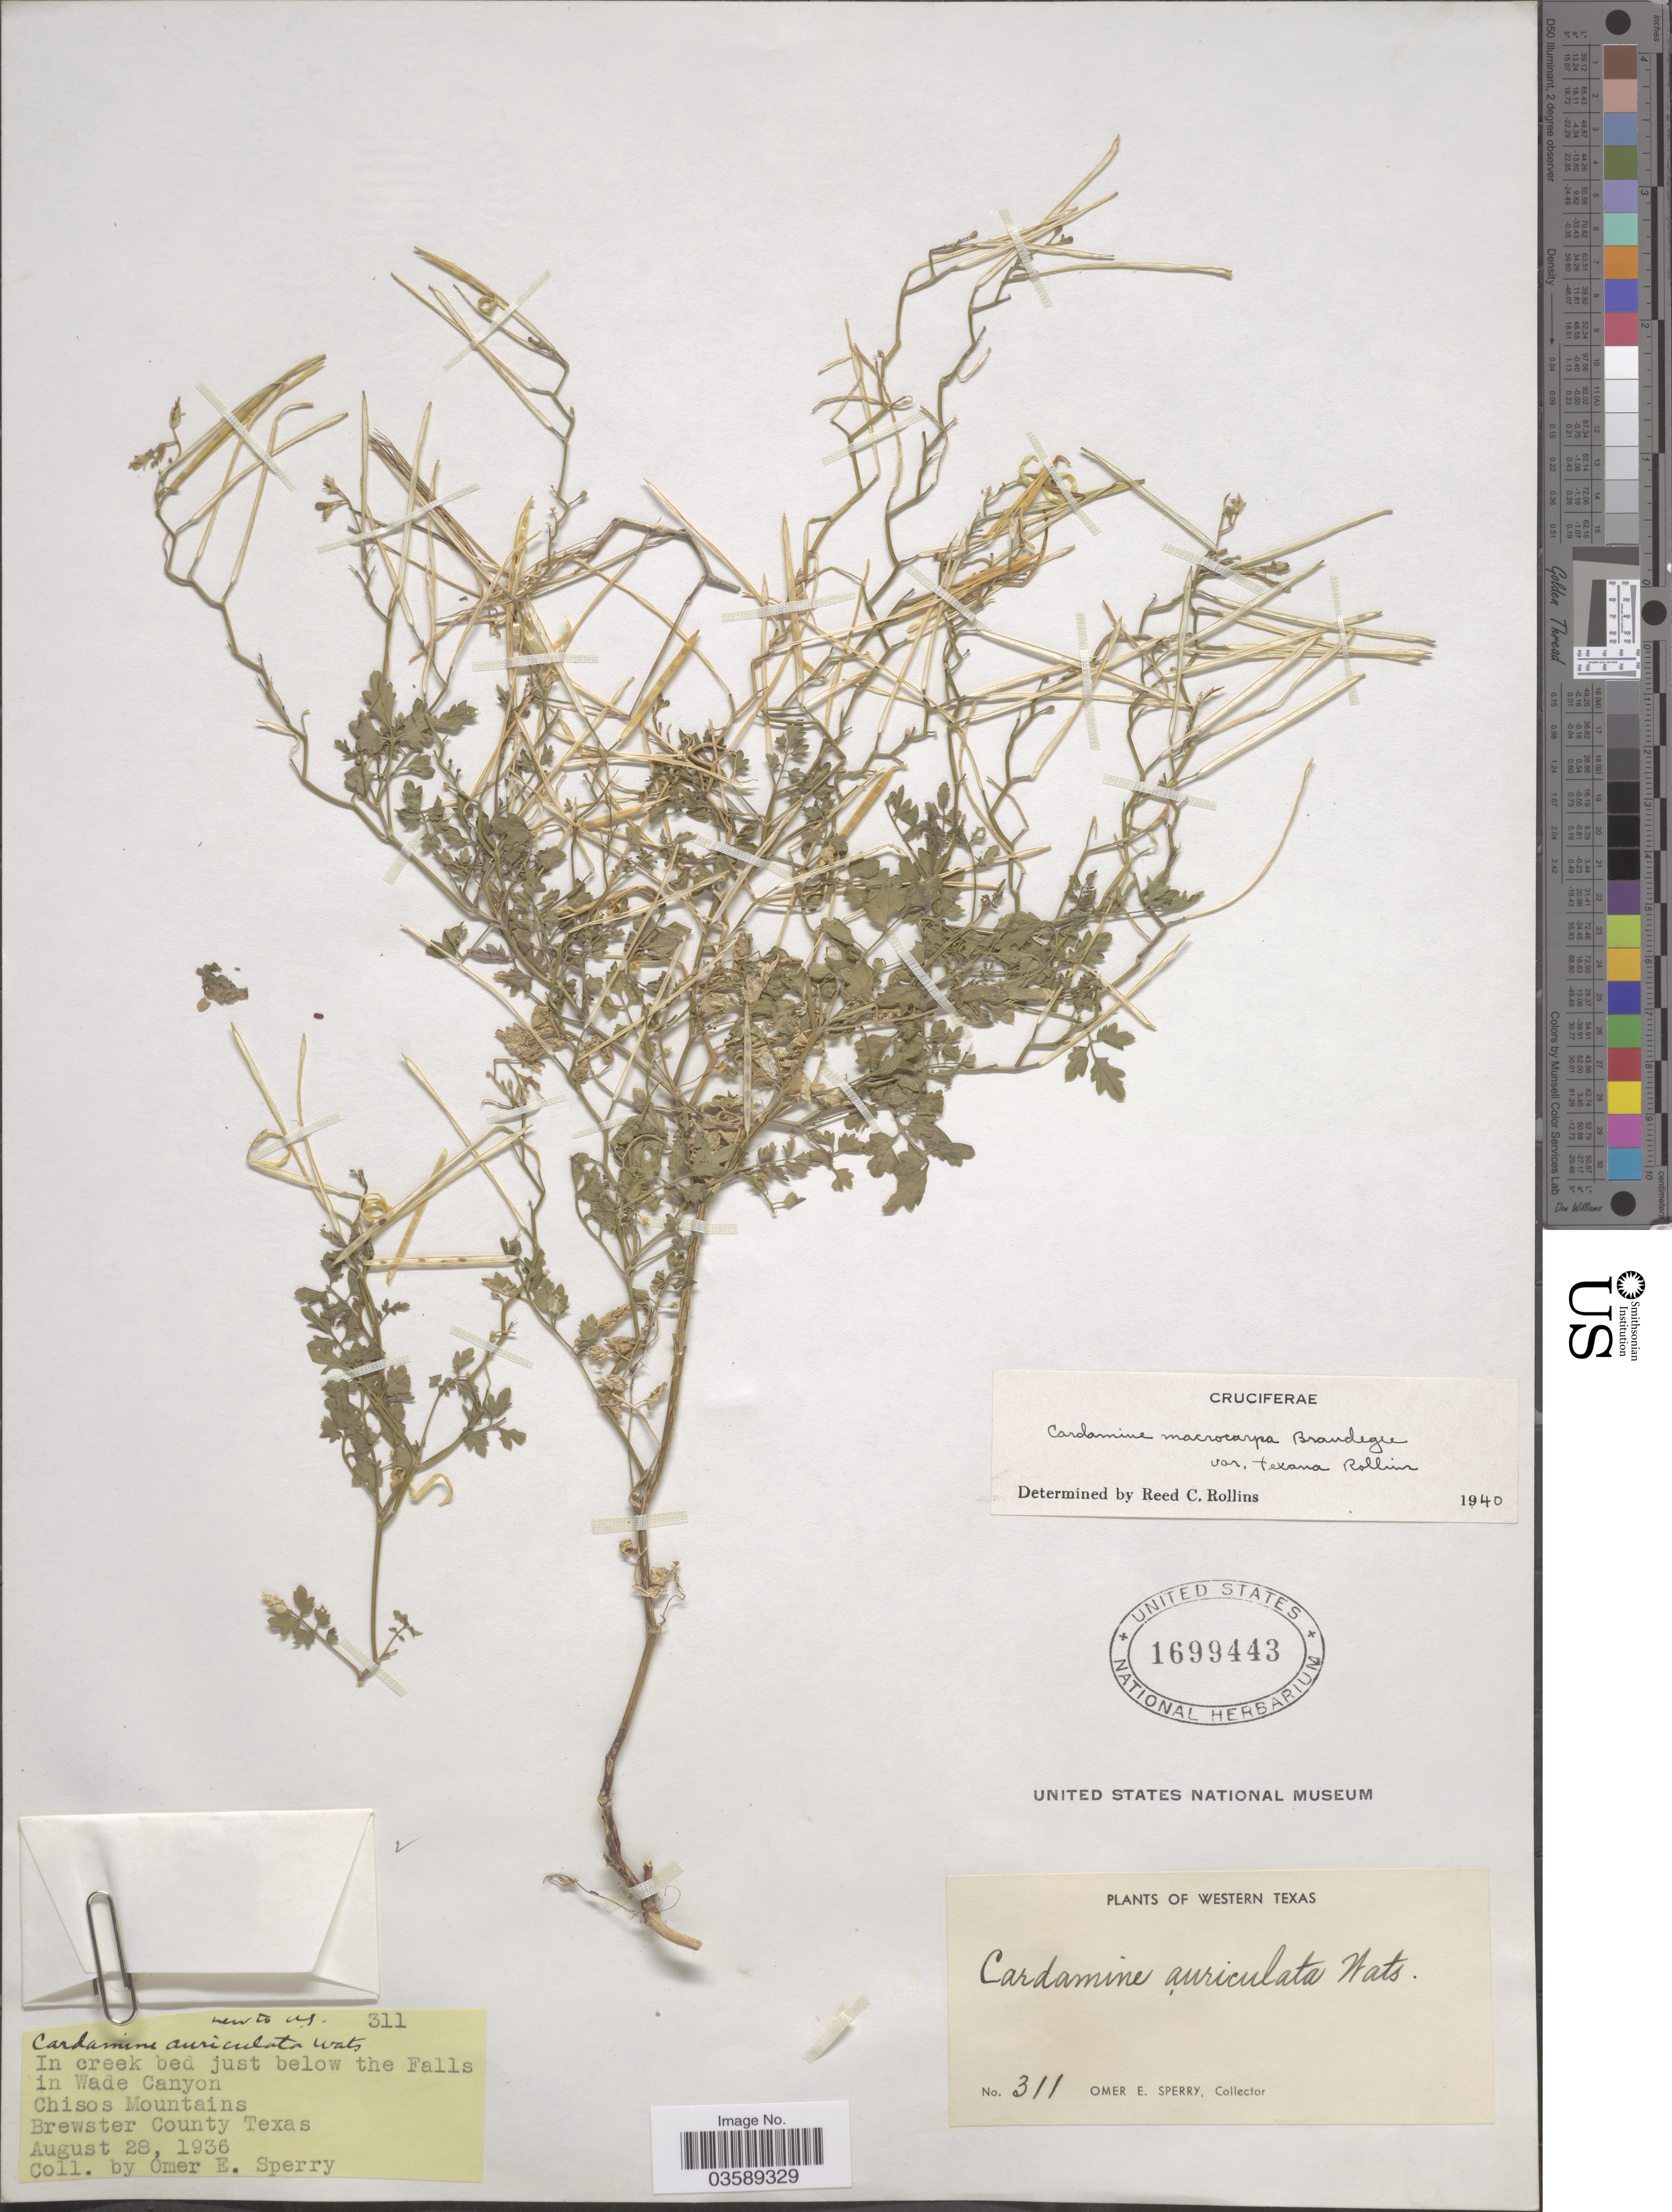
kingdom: Plantae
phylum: Tracheophyta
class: Magnoliopsida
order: Brassicales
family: Brassicaceae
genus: Cardamine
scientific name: Cardamine macrocarpa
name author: Brandegee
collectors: O. E. Sperry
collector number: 311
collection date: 1936-08-28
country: United States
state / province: Texas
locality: In creek bed just below the Falls in Wade Canyon. Chisos Mountains. Brewster County. Western Texas.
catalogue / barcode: US 1699443